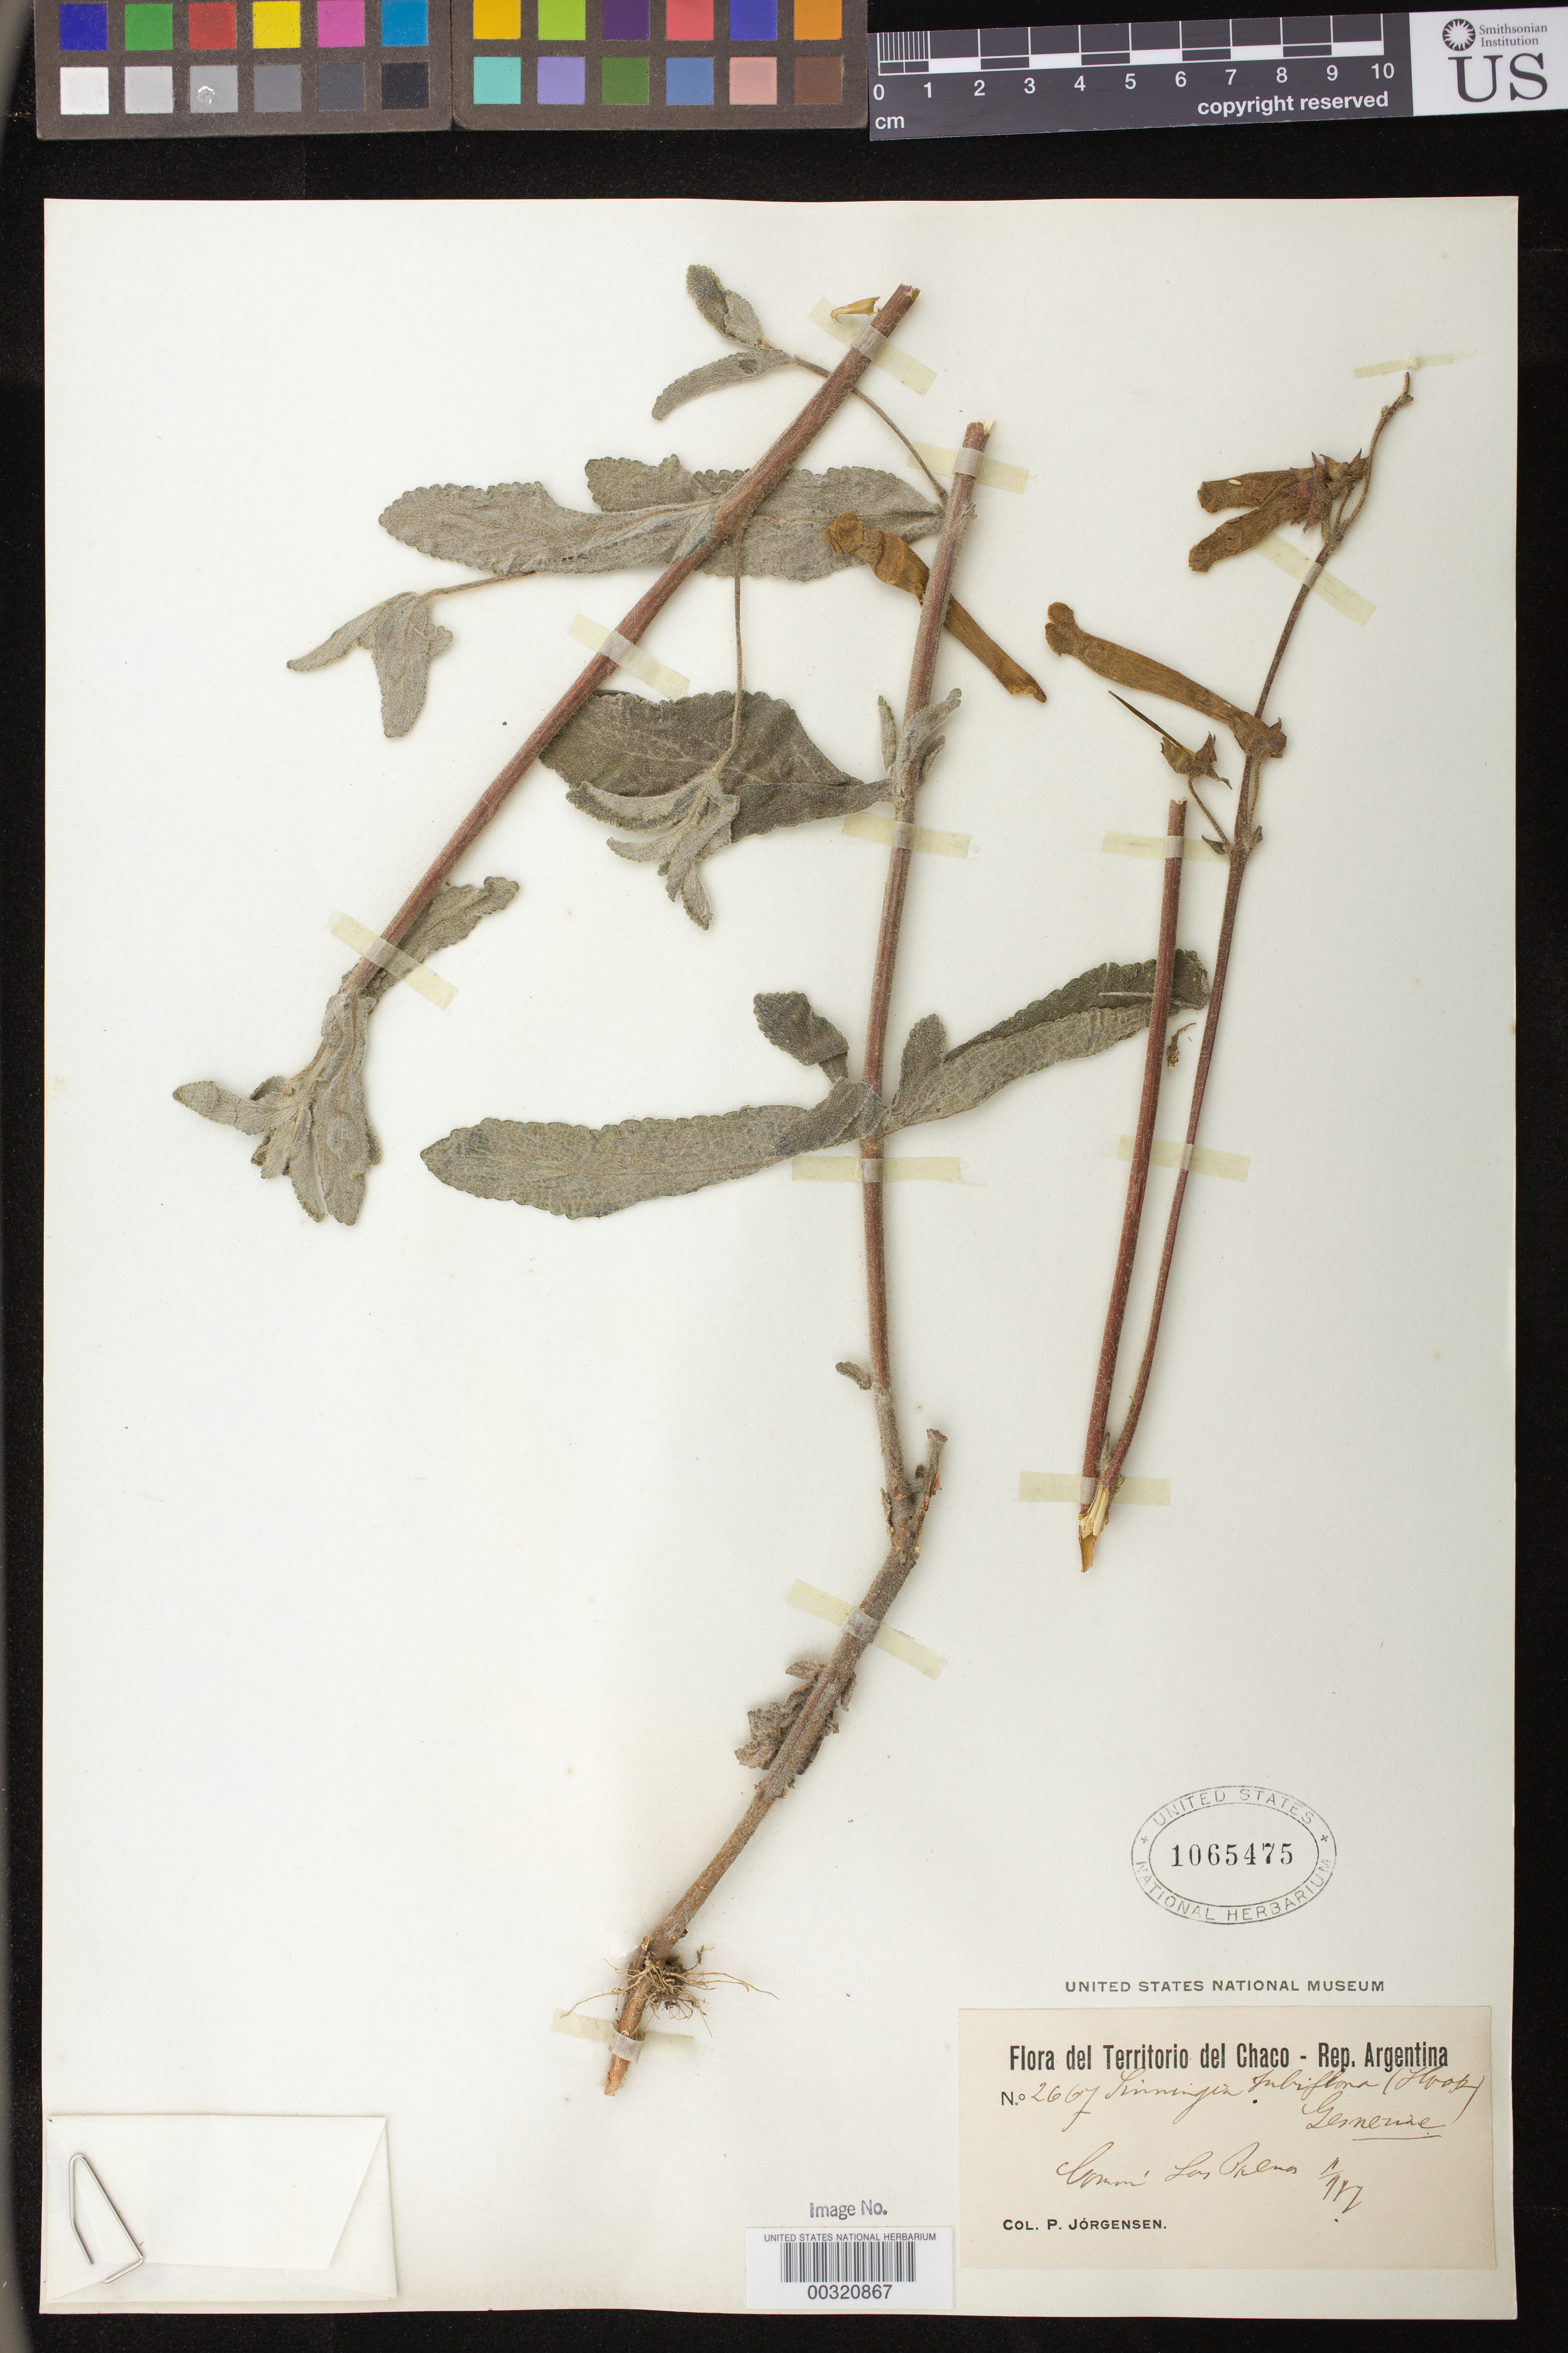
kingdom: Plantae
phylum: Tracheophyta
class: Magnoliopsida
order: Lamiales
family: Gesneriaceae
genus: Sinningia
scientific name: Sinningia tubiflora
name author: (Hook.) Fritsch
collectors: P. Jörgensen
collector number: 2667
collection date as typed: Nov 1877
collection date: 1877-11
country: Argentina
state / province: Chaco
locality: Los Palmas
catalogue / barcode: US 1065475